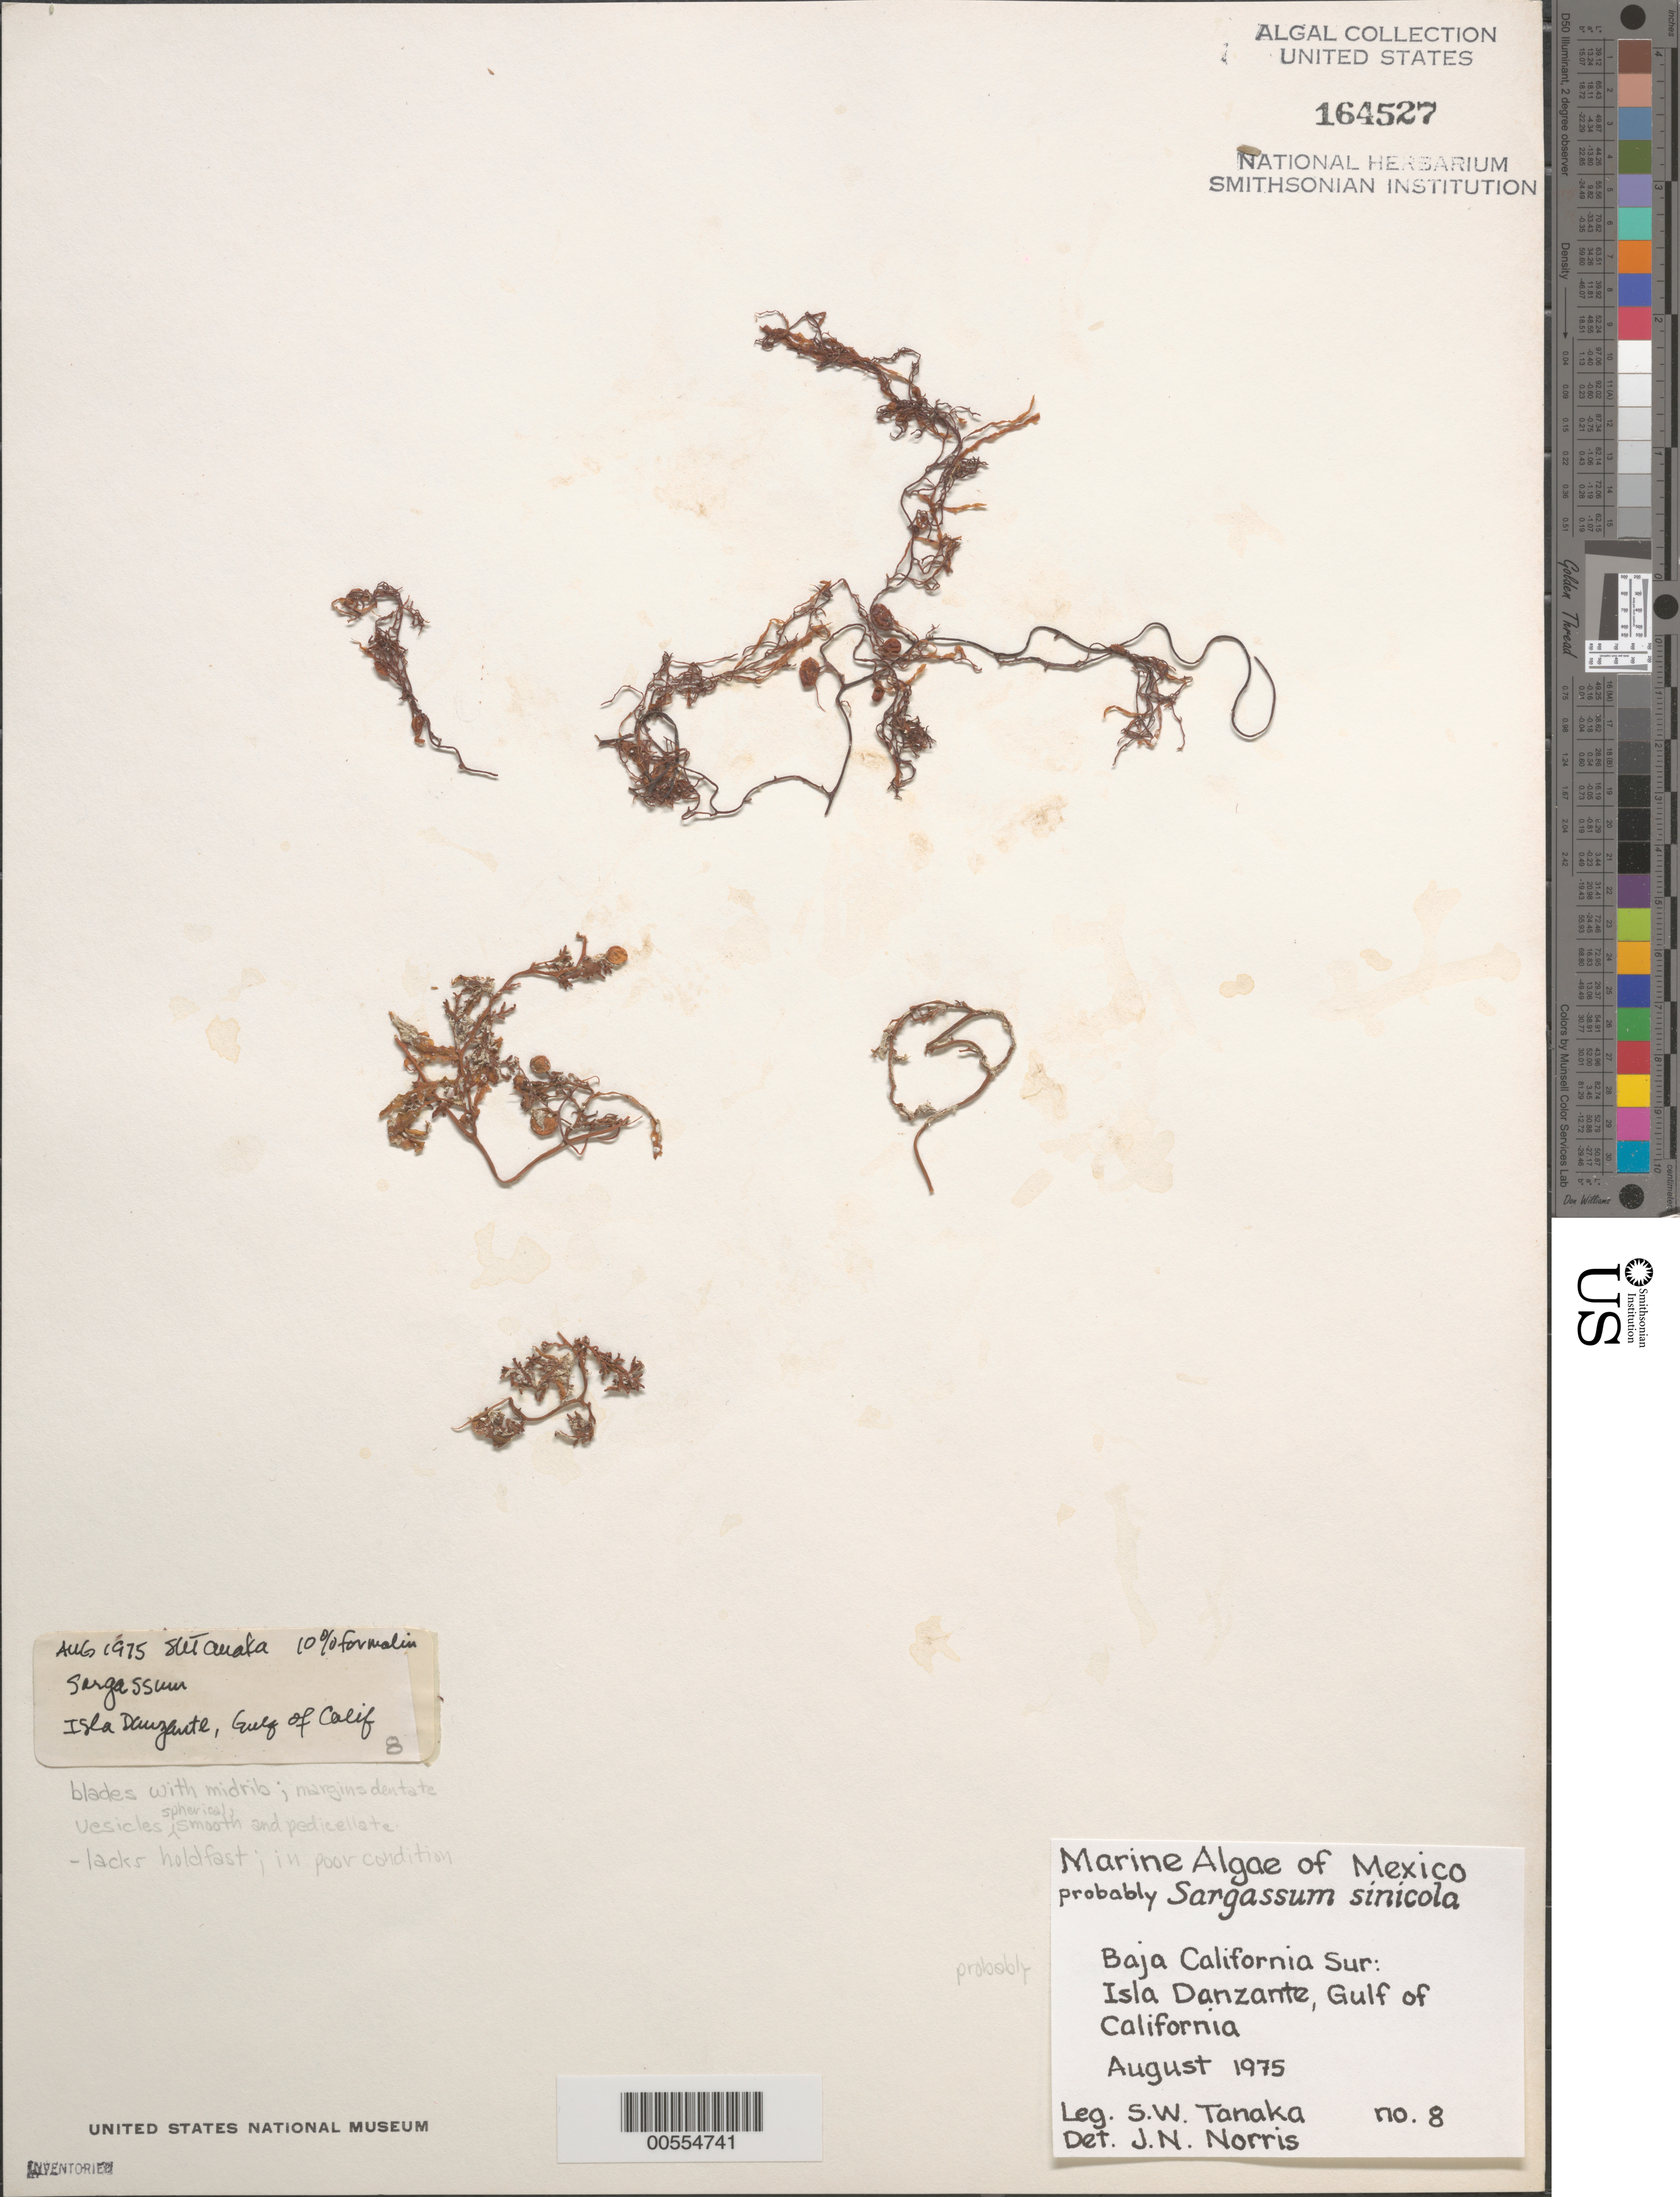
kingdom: Chromista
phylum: Ochrophyta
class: Phaeophyceae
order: Fucales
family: Sargassaceae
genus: Sargassum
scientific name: Sargassum sinicola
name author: Setchell & N.L. Gardner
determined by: Norris, James N.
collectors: S. Tanaka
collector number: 8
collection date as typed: Aug 1974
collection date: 1974-08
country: Mexico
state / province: Baja California Sur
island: Isla Danzante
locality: Gulf of California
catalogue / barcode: US 164527